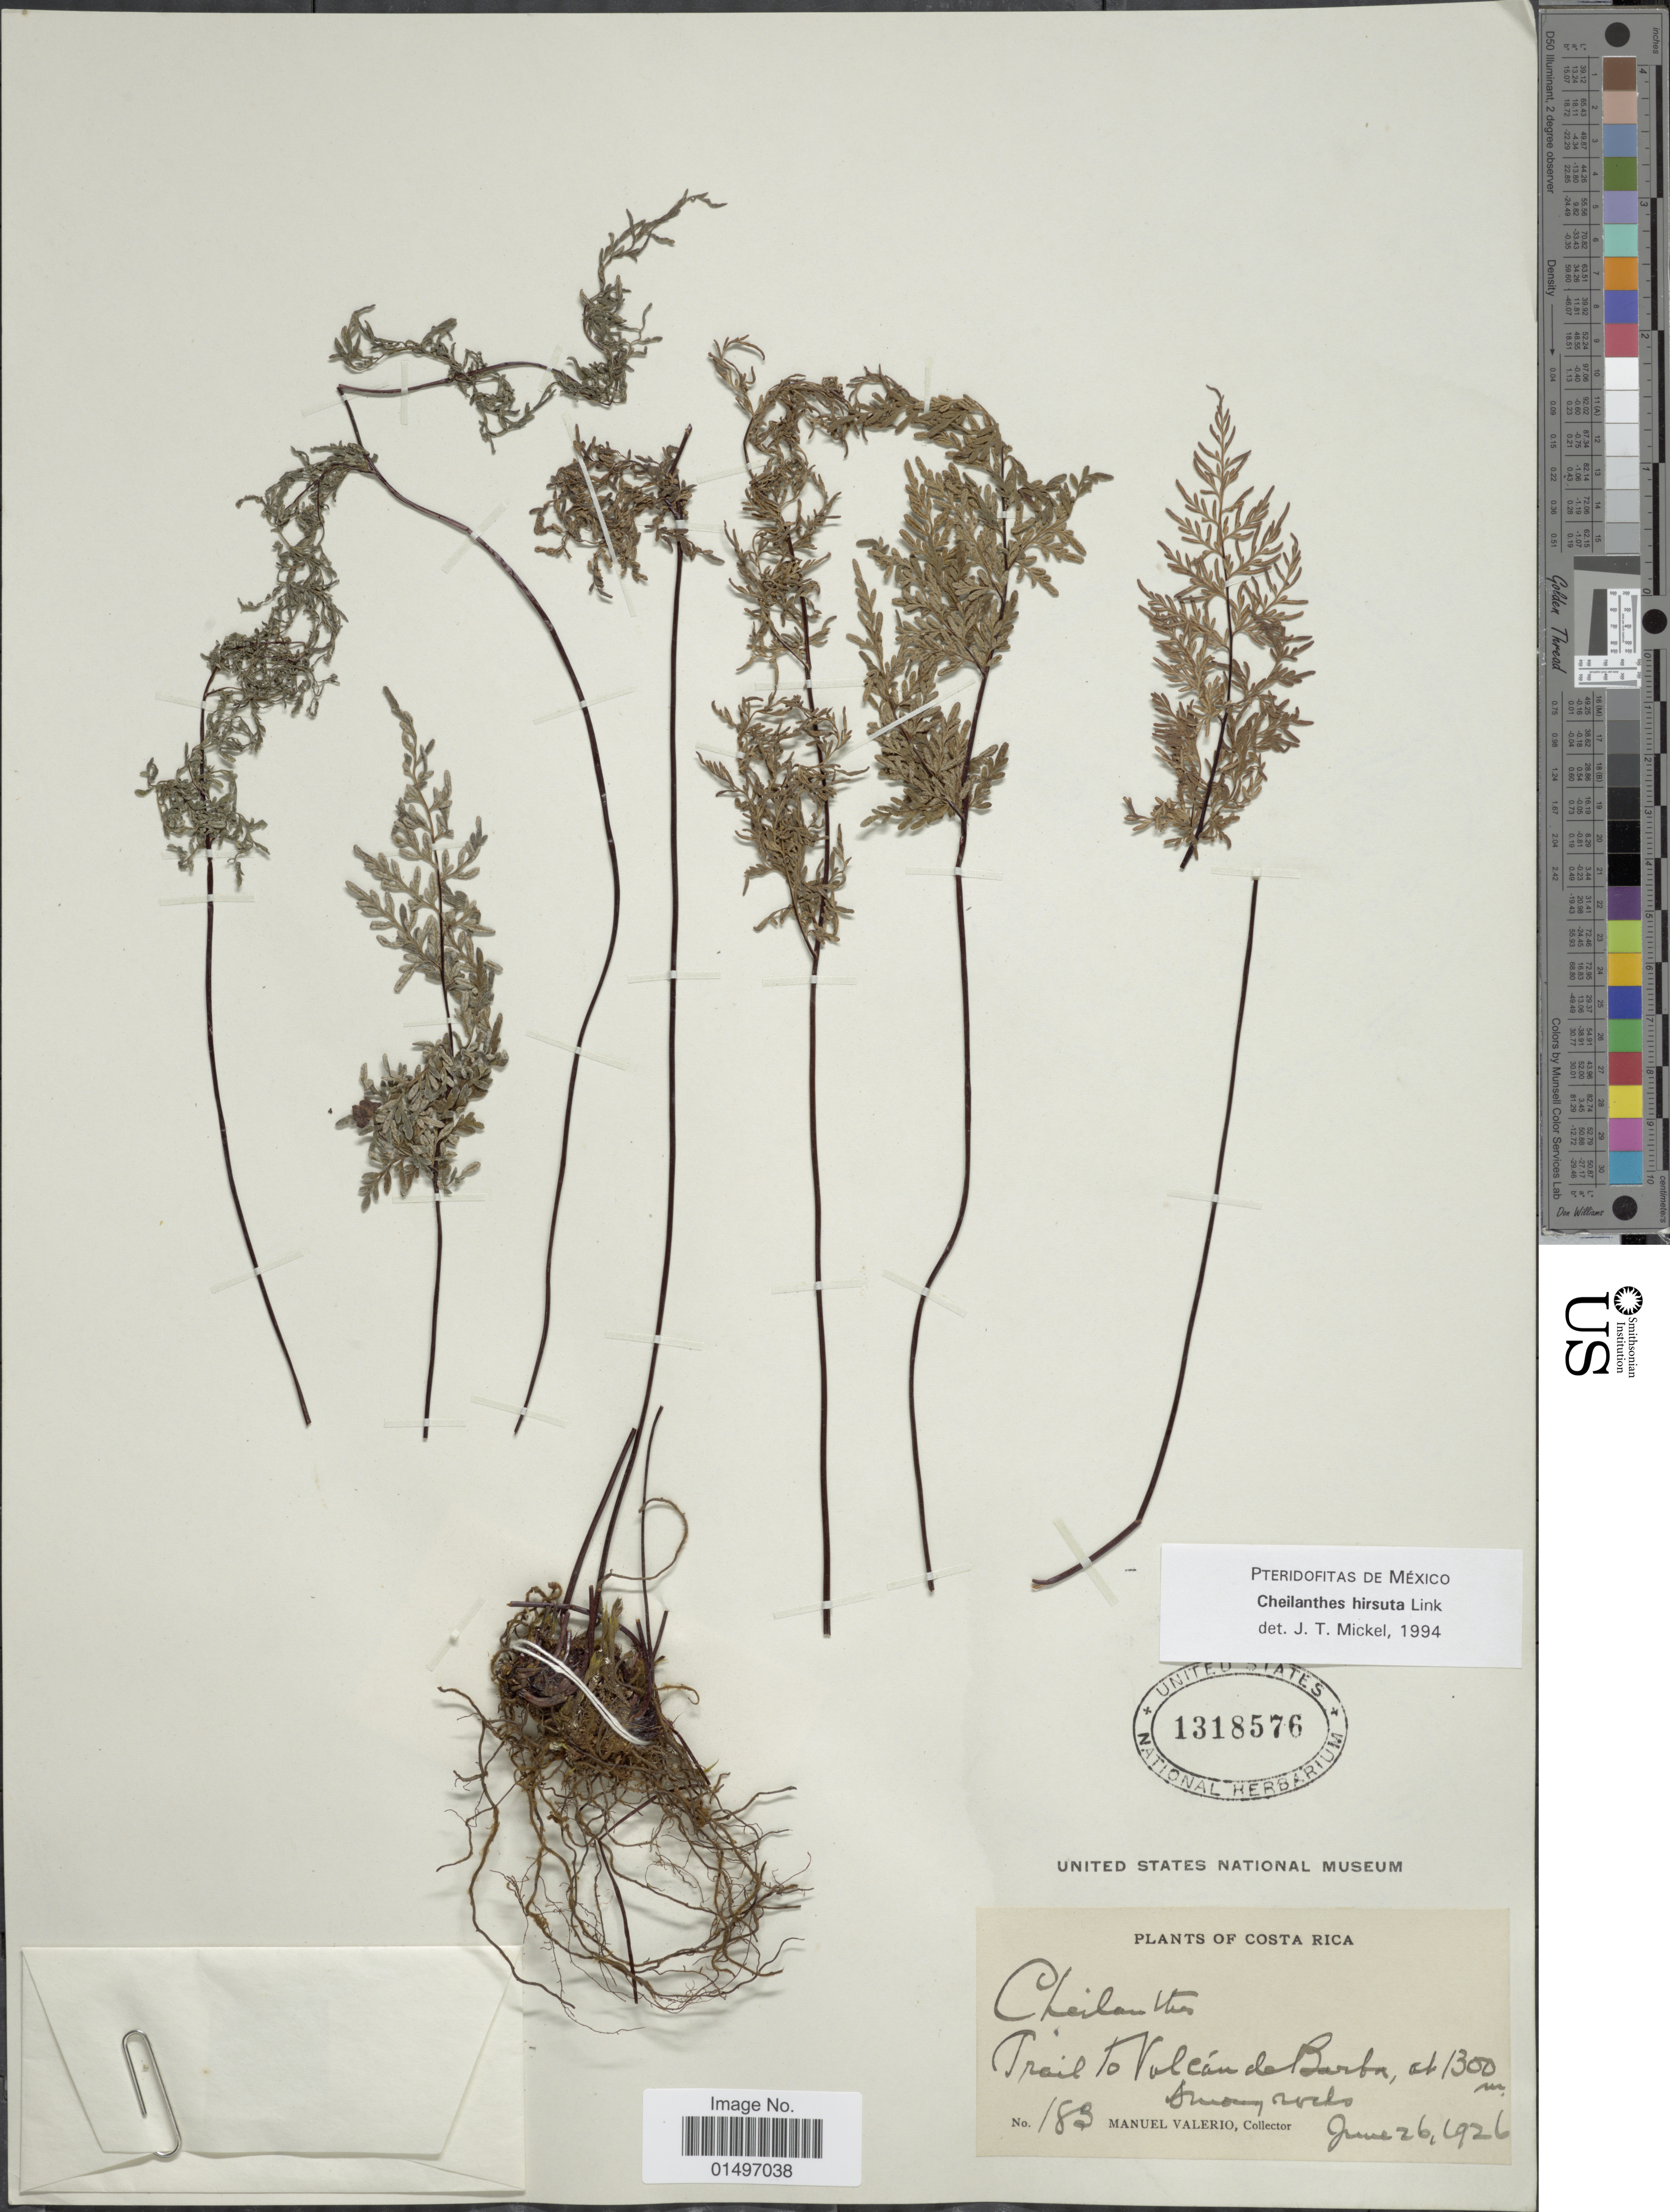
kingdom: Plantae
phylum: Tracheophyta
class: Polypodiopsida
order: Polypodiales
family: Pteridaceae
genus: Gaga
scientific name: Gaga hirsuta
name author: (Link) Fay W. Li & Windham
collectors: M. Valerio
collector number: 183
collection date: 1926-06-26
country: Costa Rica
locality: Costa Rica, Trail to Volcan de Barba.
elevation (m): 1300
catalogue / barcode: US 1318576